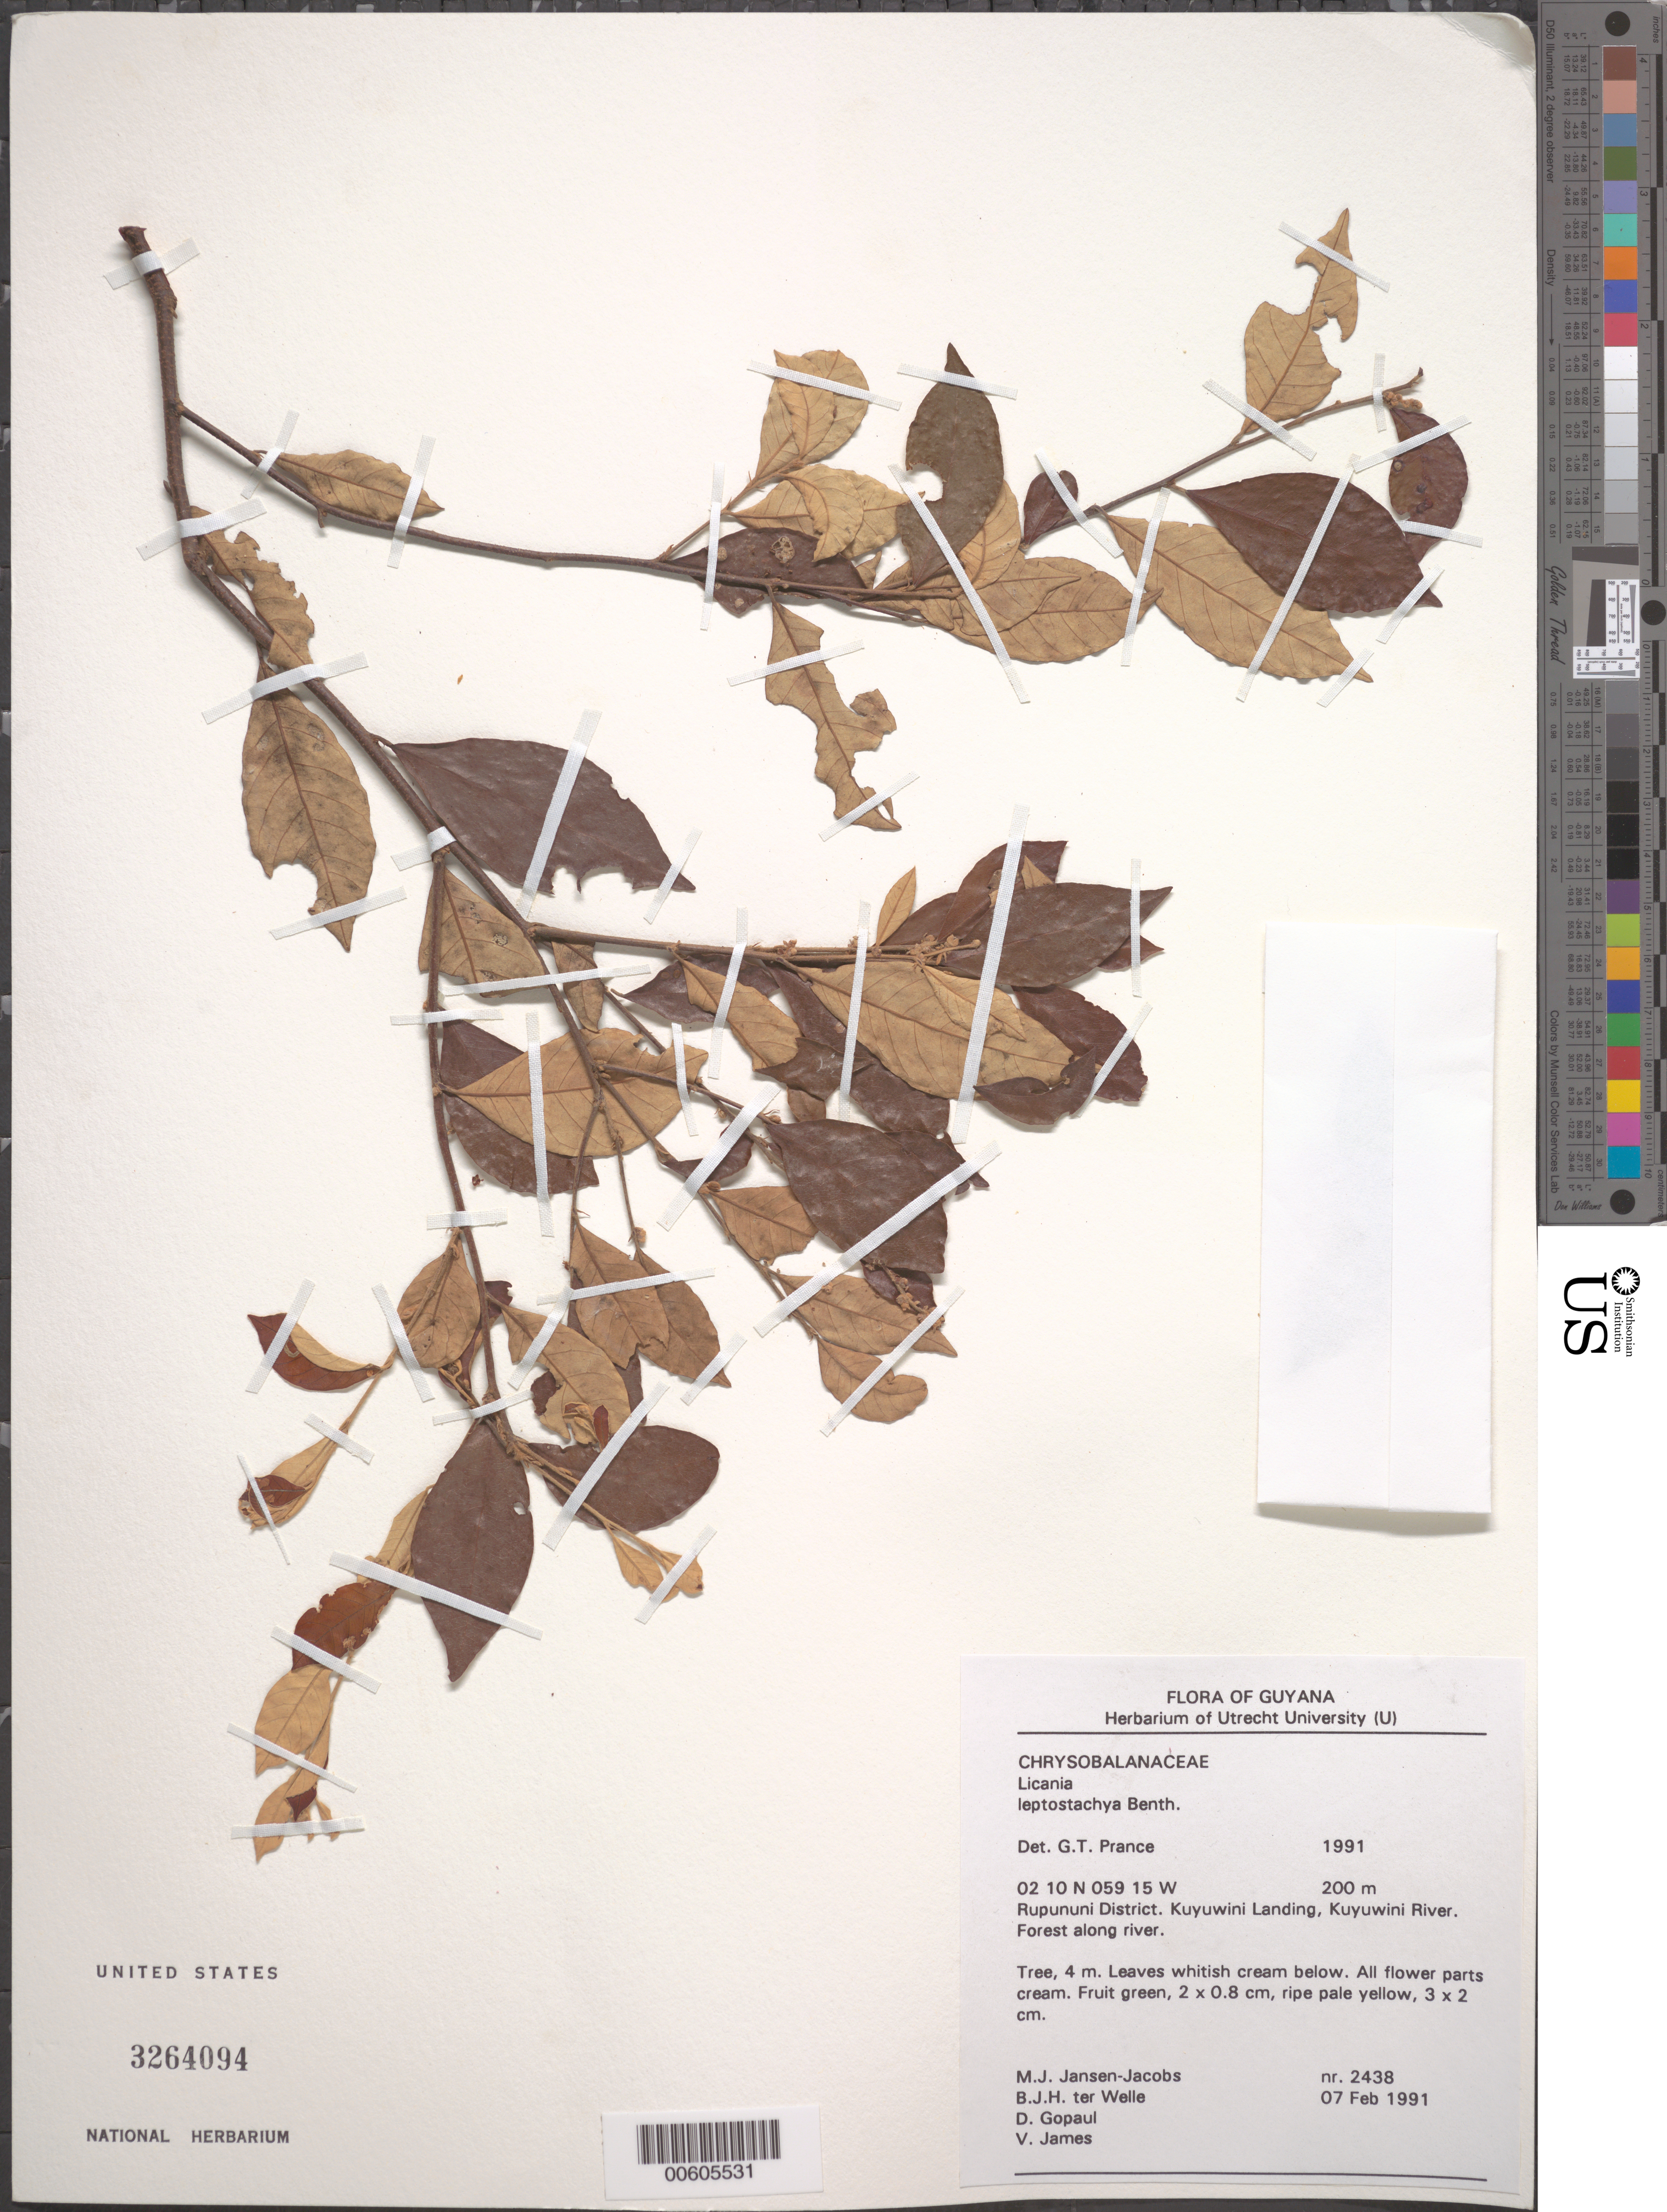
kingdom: Plantae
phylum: Tracheophyta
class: Magnoliopsida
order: Malpighiales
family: Chrysobalanaceae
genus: Licania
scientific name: Licania leptostachya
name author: Benth.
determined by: Prance, G. T.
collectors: M. J. Jansen-Jacobs, B. Welle, D. Gopaul & V. James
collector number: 2438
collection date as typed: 7-Feb-91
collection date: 1991-02-07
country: Guyana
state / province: U. Takutu-U. Essequibo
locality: Kuyuwini Landing, Kuyuwini River, Rupununi District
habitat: Forest along river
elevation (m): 200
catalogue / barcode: US 3264094